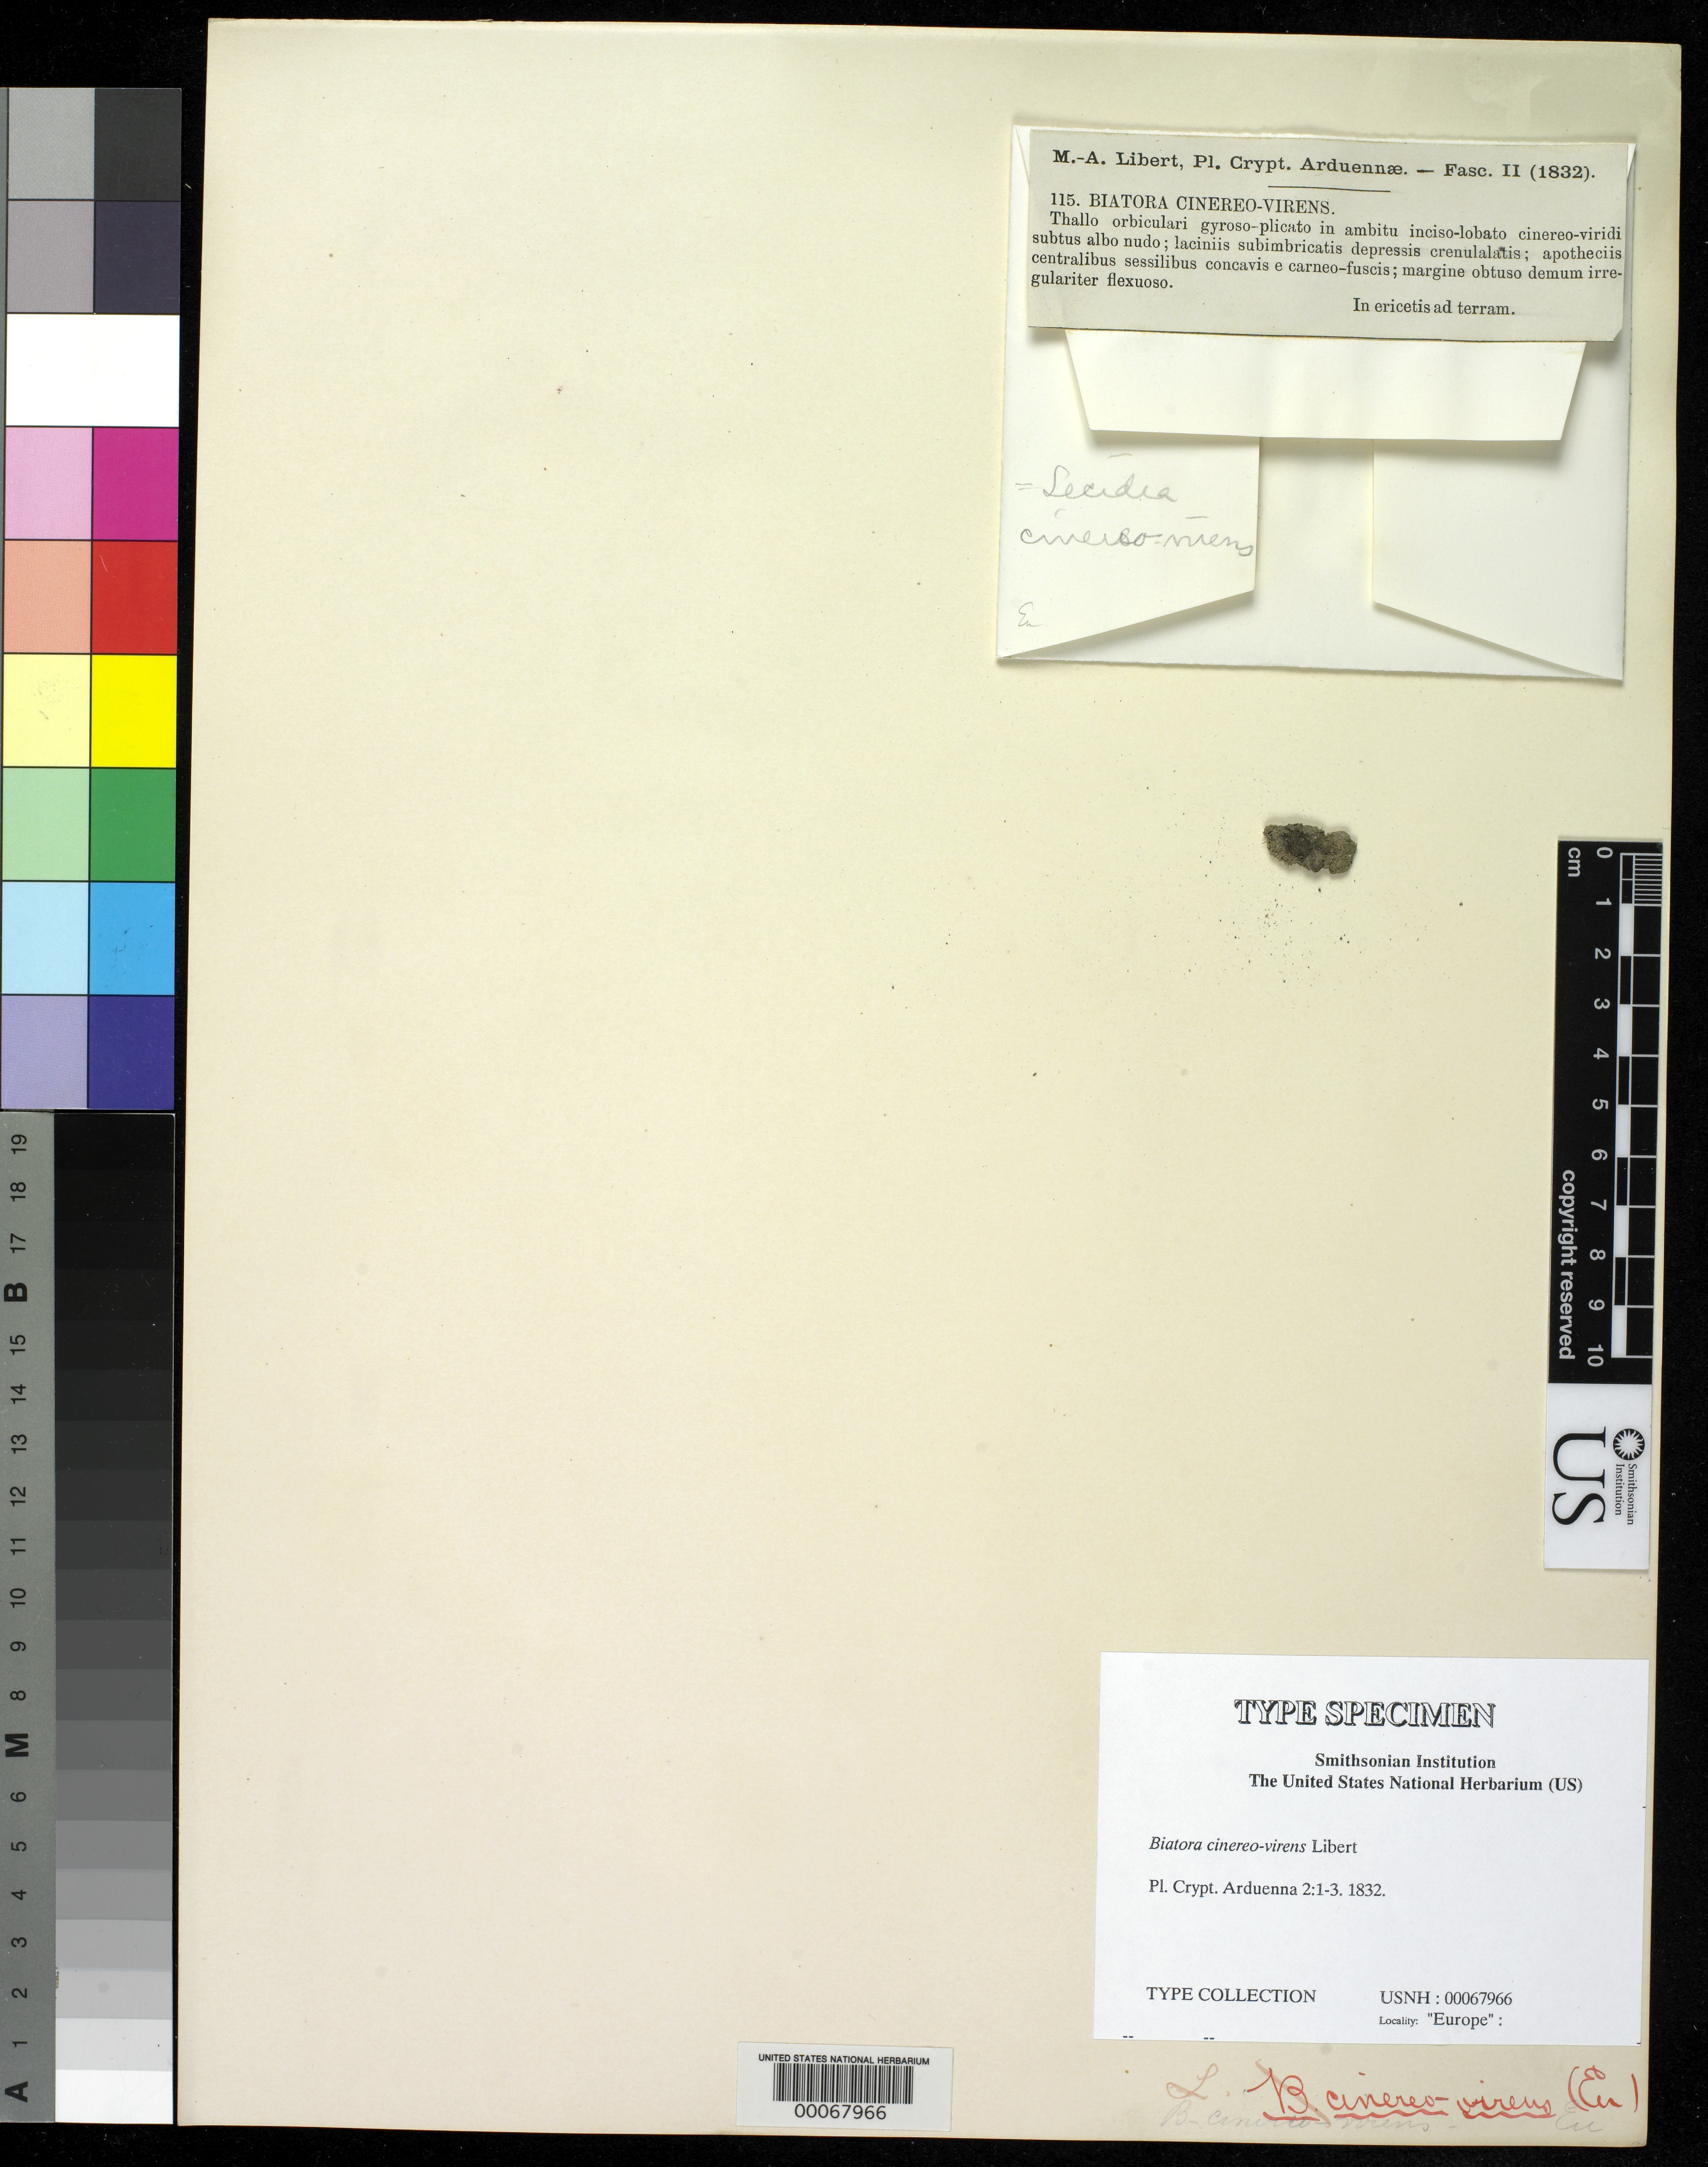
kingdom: Fungi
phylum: Ascomycota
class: Lecanoromycetes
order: Lecanorales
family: Ramalinaceae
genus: Biatora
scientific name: Biatora cinereo-virens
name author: Libert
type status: Type Collection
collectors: M.-A. Libert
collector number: Pl. Crypt. Arduennae II 115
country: France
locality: Arduennae